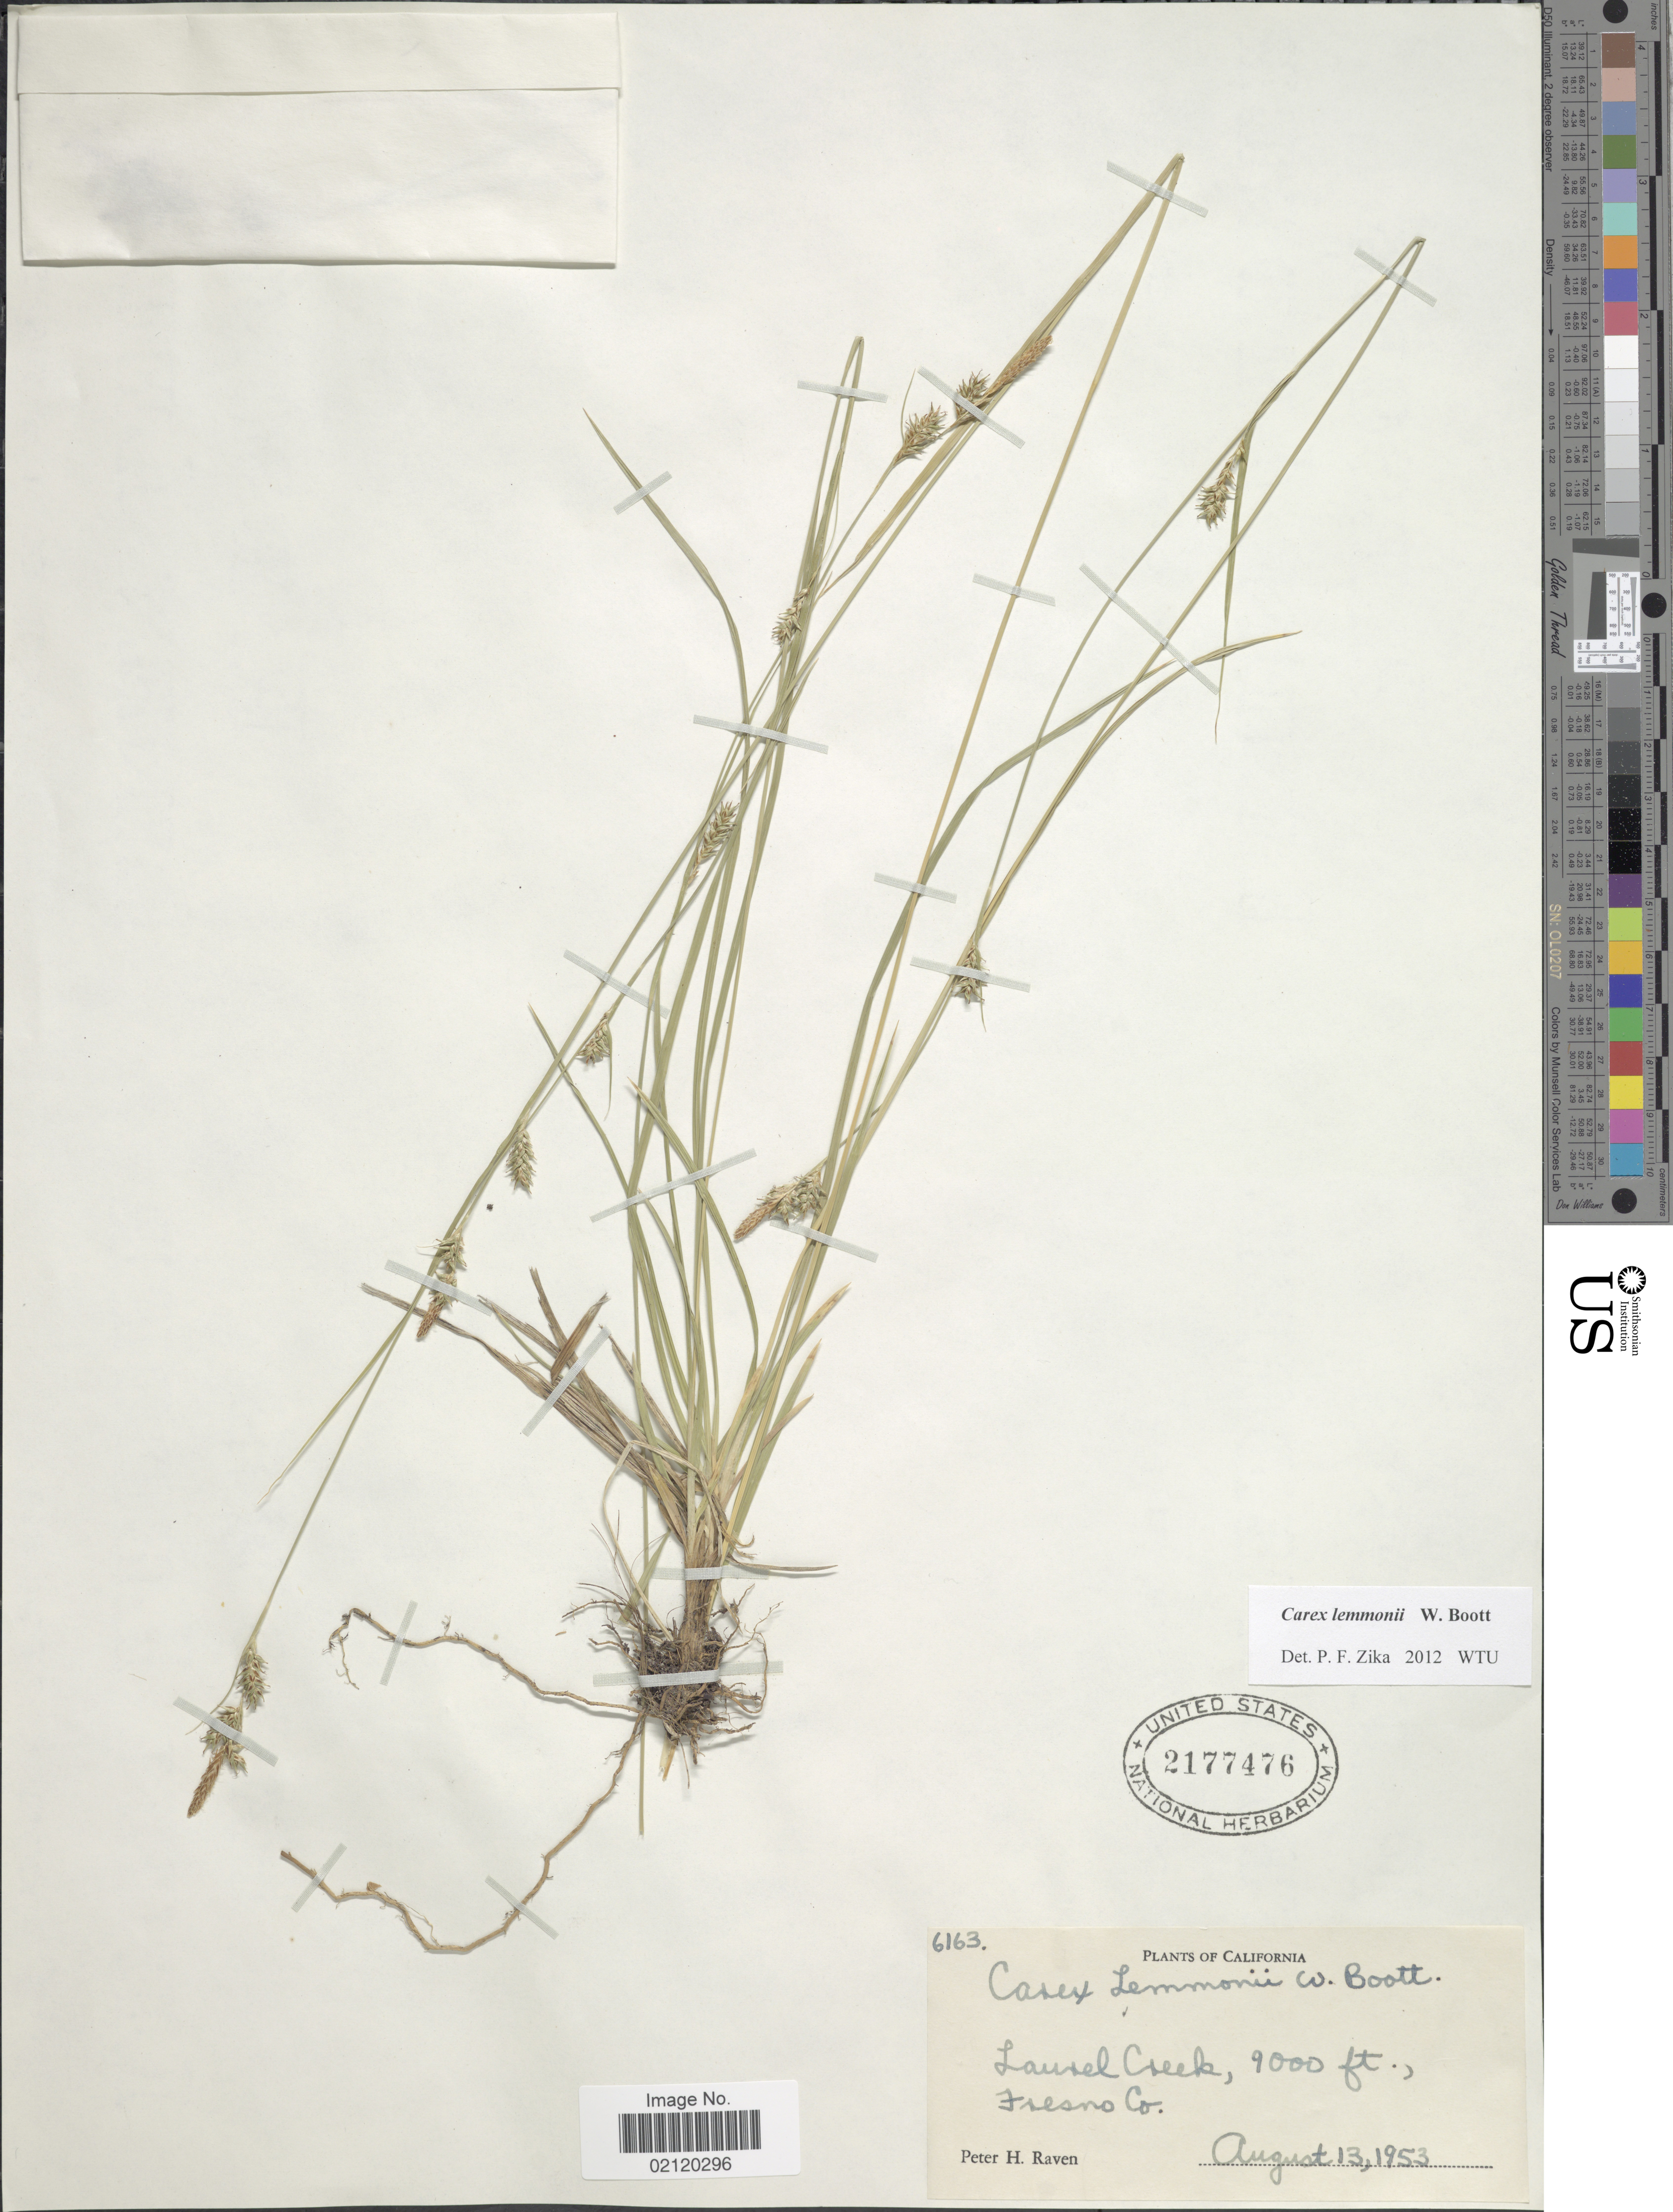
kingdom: Plantae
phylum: Tracheophyta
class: Liliopsida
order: Poales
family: Cyperaceae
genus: Carex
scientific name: Carex lemmonii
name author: W. Boott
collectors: P. Raven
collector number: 6163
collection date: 1953-08-13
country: United States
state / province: California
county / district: Fresno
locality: Laurel Creek, Fresno Co.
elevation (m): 2743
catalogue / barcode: US 2177476